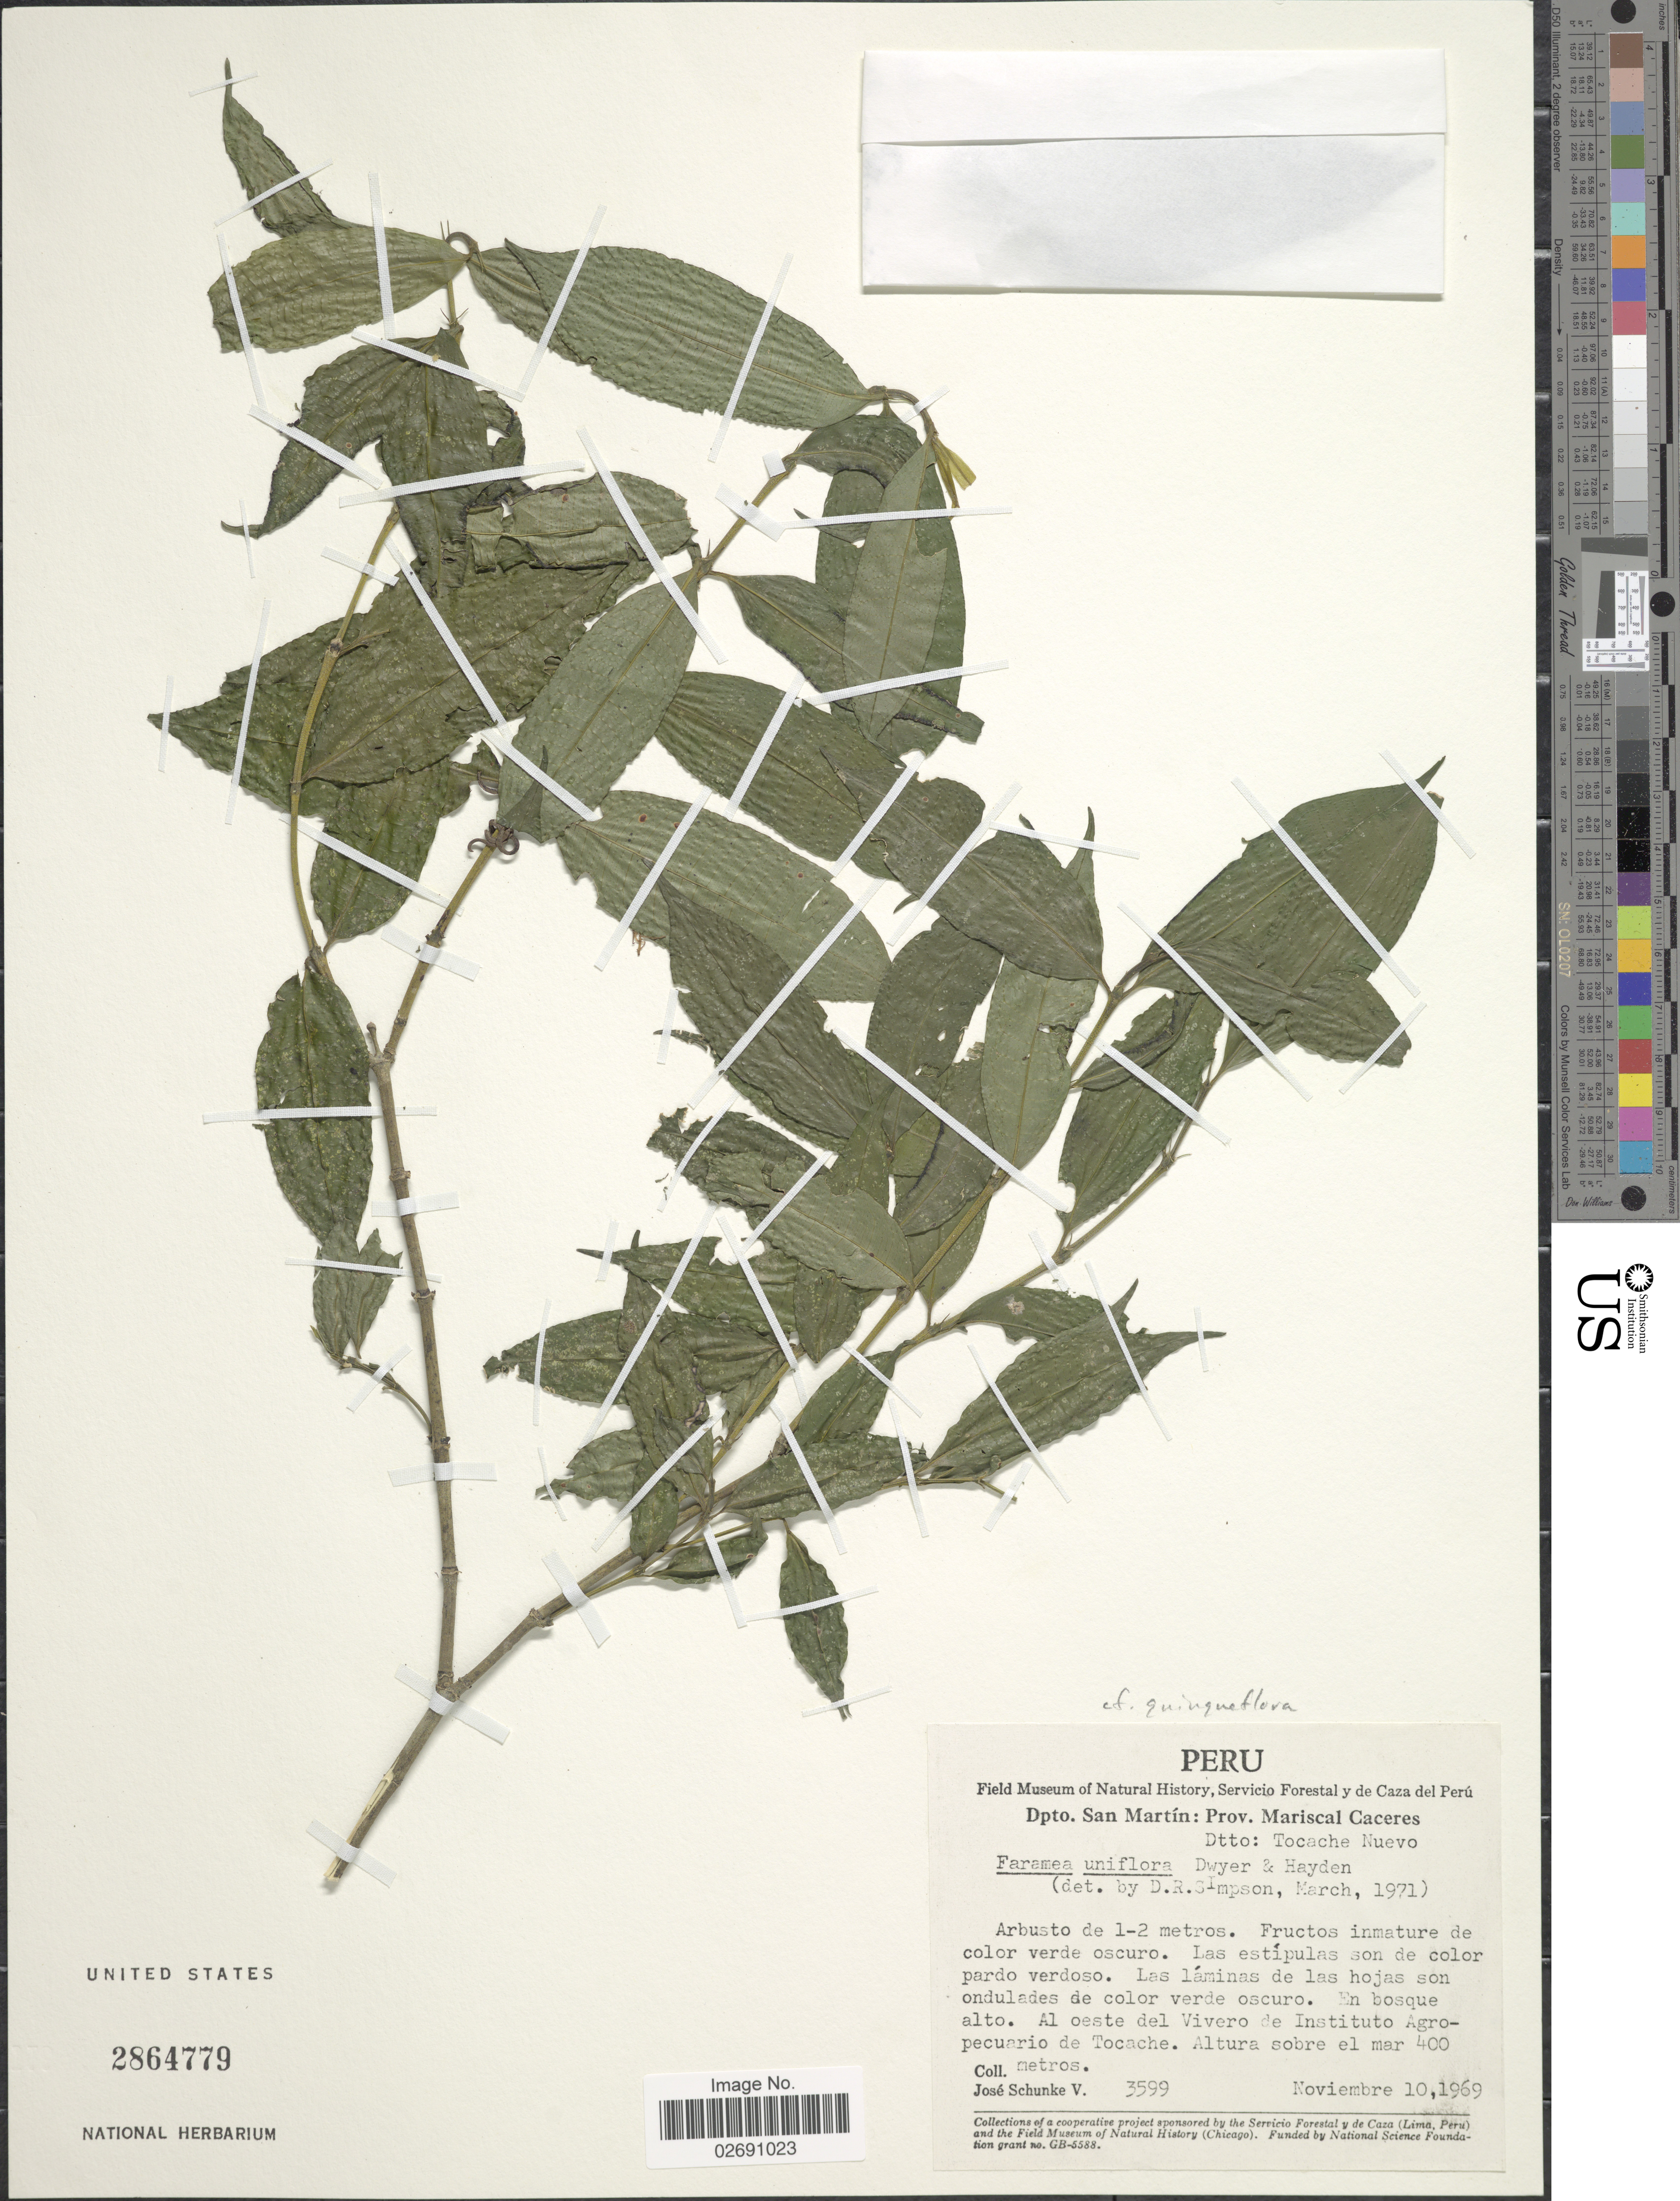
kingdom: Plantae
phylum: Tracheophyta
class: Magnoliopsida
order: Gentianales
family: Rubiaceae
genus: Faramea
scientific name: Faramea uniflora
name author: Dwyer & M.V. Hayden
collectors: J. Schunke Vigo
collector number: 3599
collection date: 1969-11-10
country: Peru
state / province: San Martín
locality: Prov. Mariscal Caceres, Dtto: Tocache Nuevo, en bosque alto, Al oeste del Vivero de Instituto Agropecuario de Tocache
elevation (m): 400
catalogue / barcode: US 2864779